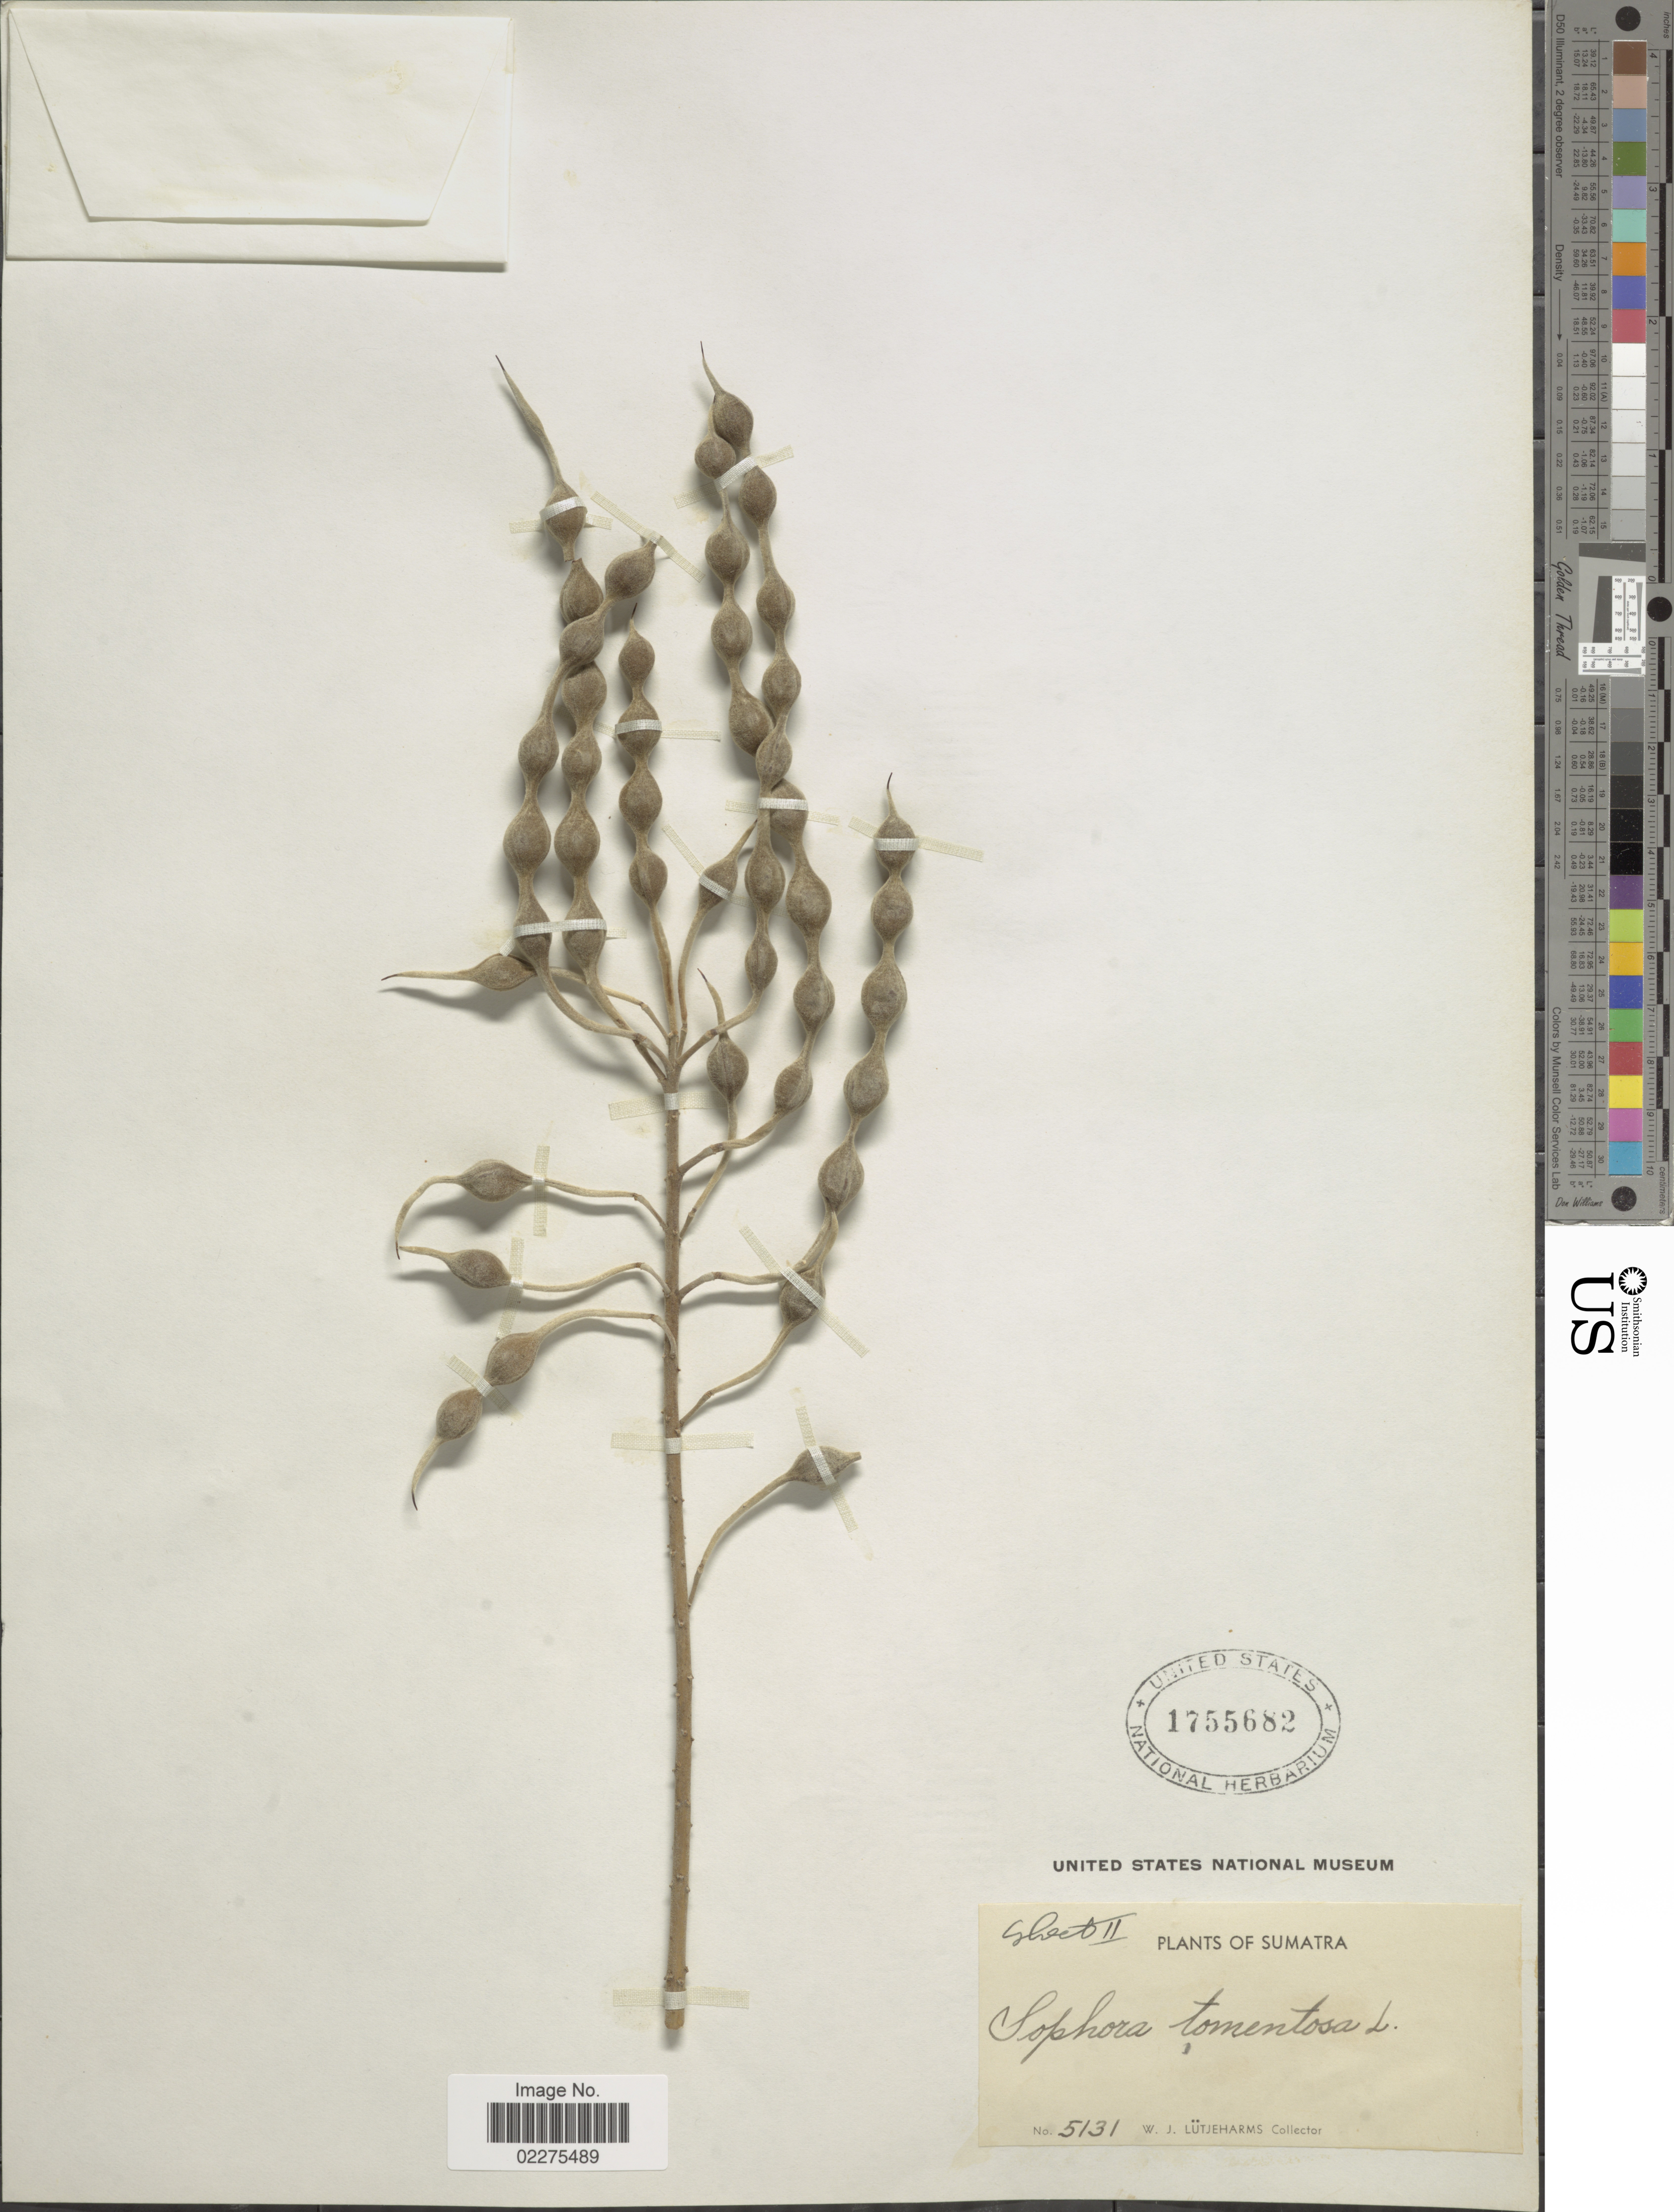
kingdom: Plantae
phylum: Tracheophyta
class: Magnoliopsida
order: Fabales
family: Fabaceae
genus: Sophora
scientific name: Sophora tomentosa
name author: L.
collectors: W. Lütjeharms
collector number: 5131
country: Indonesia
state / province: Sumatra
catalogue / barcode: US 1755682